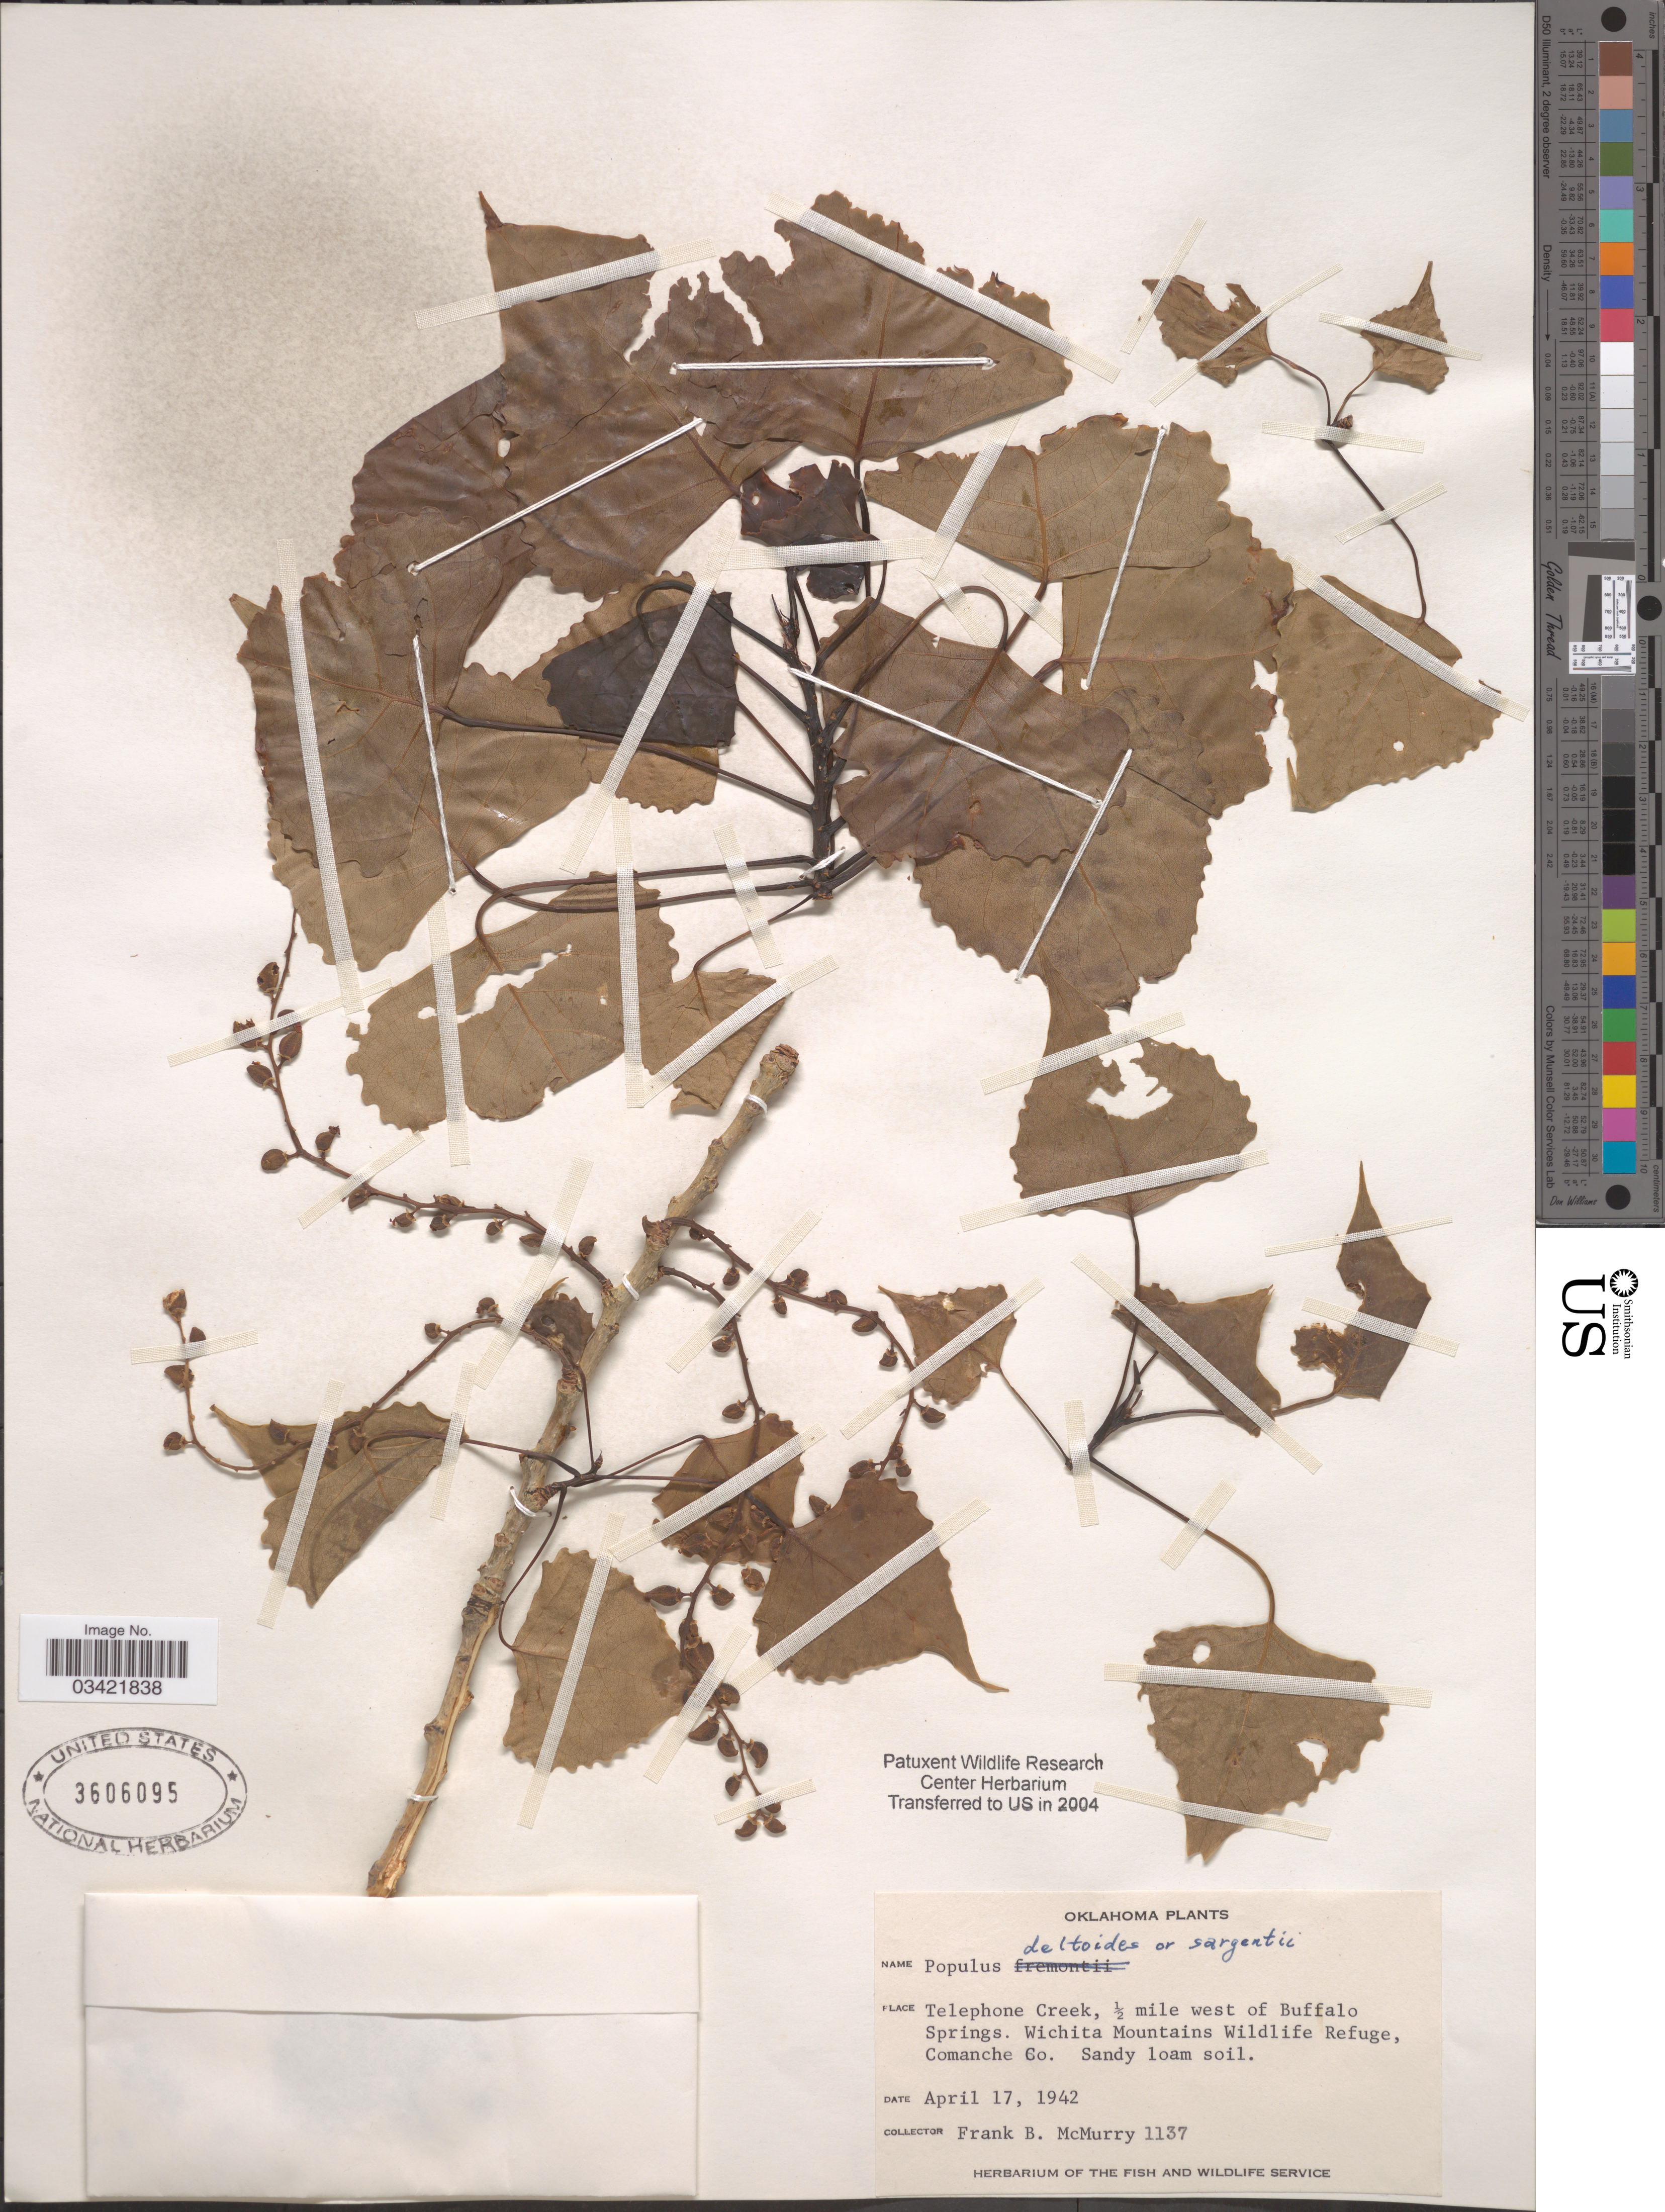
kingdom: Plantae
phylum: Tracheophyta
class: Magnoliopsida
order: Malpighiales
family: Salicaceae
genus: Populus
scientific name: Populus deltoides subsp. deltoides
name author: W. Bartram ex Marshall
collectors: F. B. McMurry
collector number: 1137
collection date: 1942-04-17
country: United States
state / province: Oklahoma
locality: Telephone Creek, ½ mile west of Buffalo Springs. Wichita Mountains Wildlife Refuge, Comanche Co.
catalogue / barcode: US 3606095